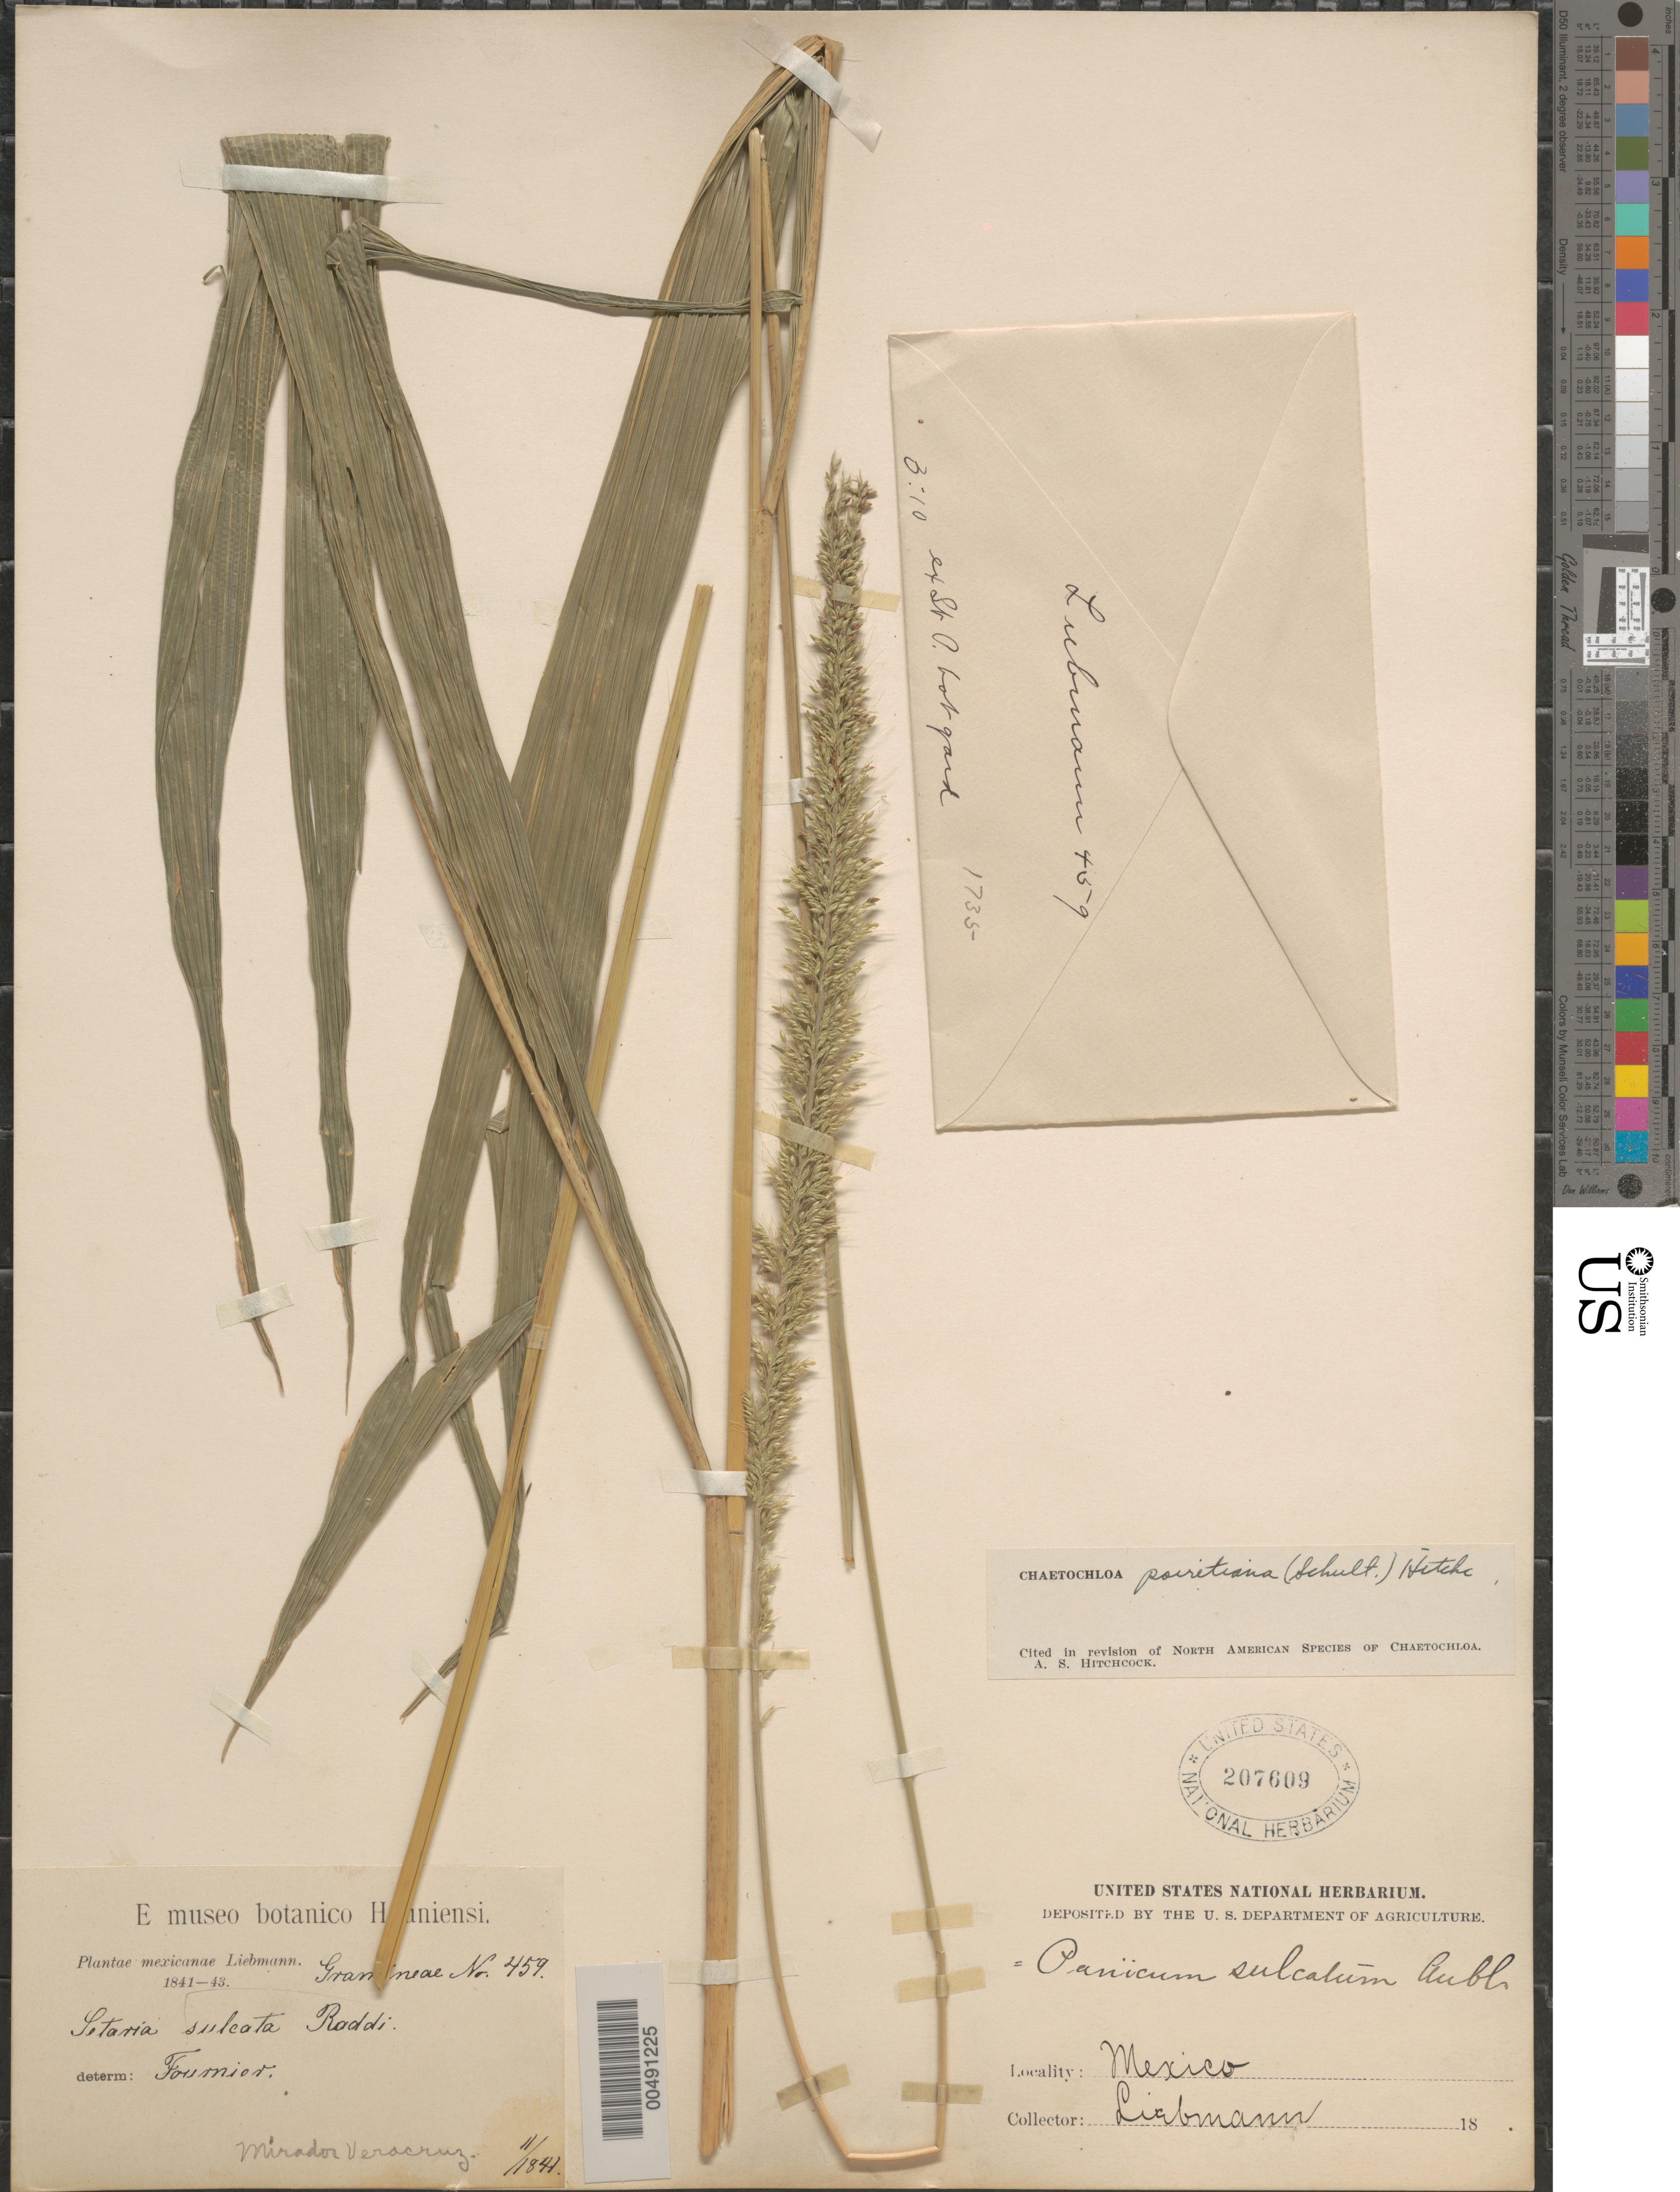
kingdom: Plantae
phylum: Tracheophyta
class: Liliopsida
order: Poales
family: Poaceae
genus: Setaria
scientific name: Setaria poiretiana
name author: (Schult.) Kunth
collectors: F. M. Liebmann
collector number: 459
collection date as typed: Nov 1841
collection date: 1841-11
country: Mexico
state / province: Veracruz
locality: Mirador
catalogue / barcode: US 207609